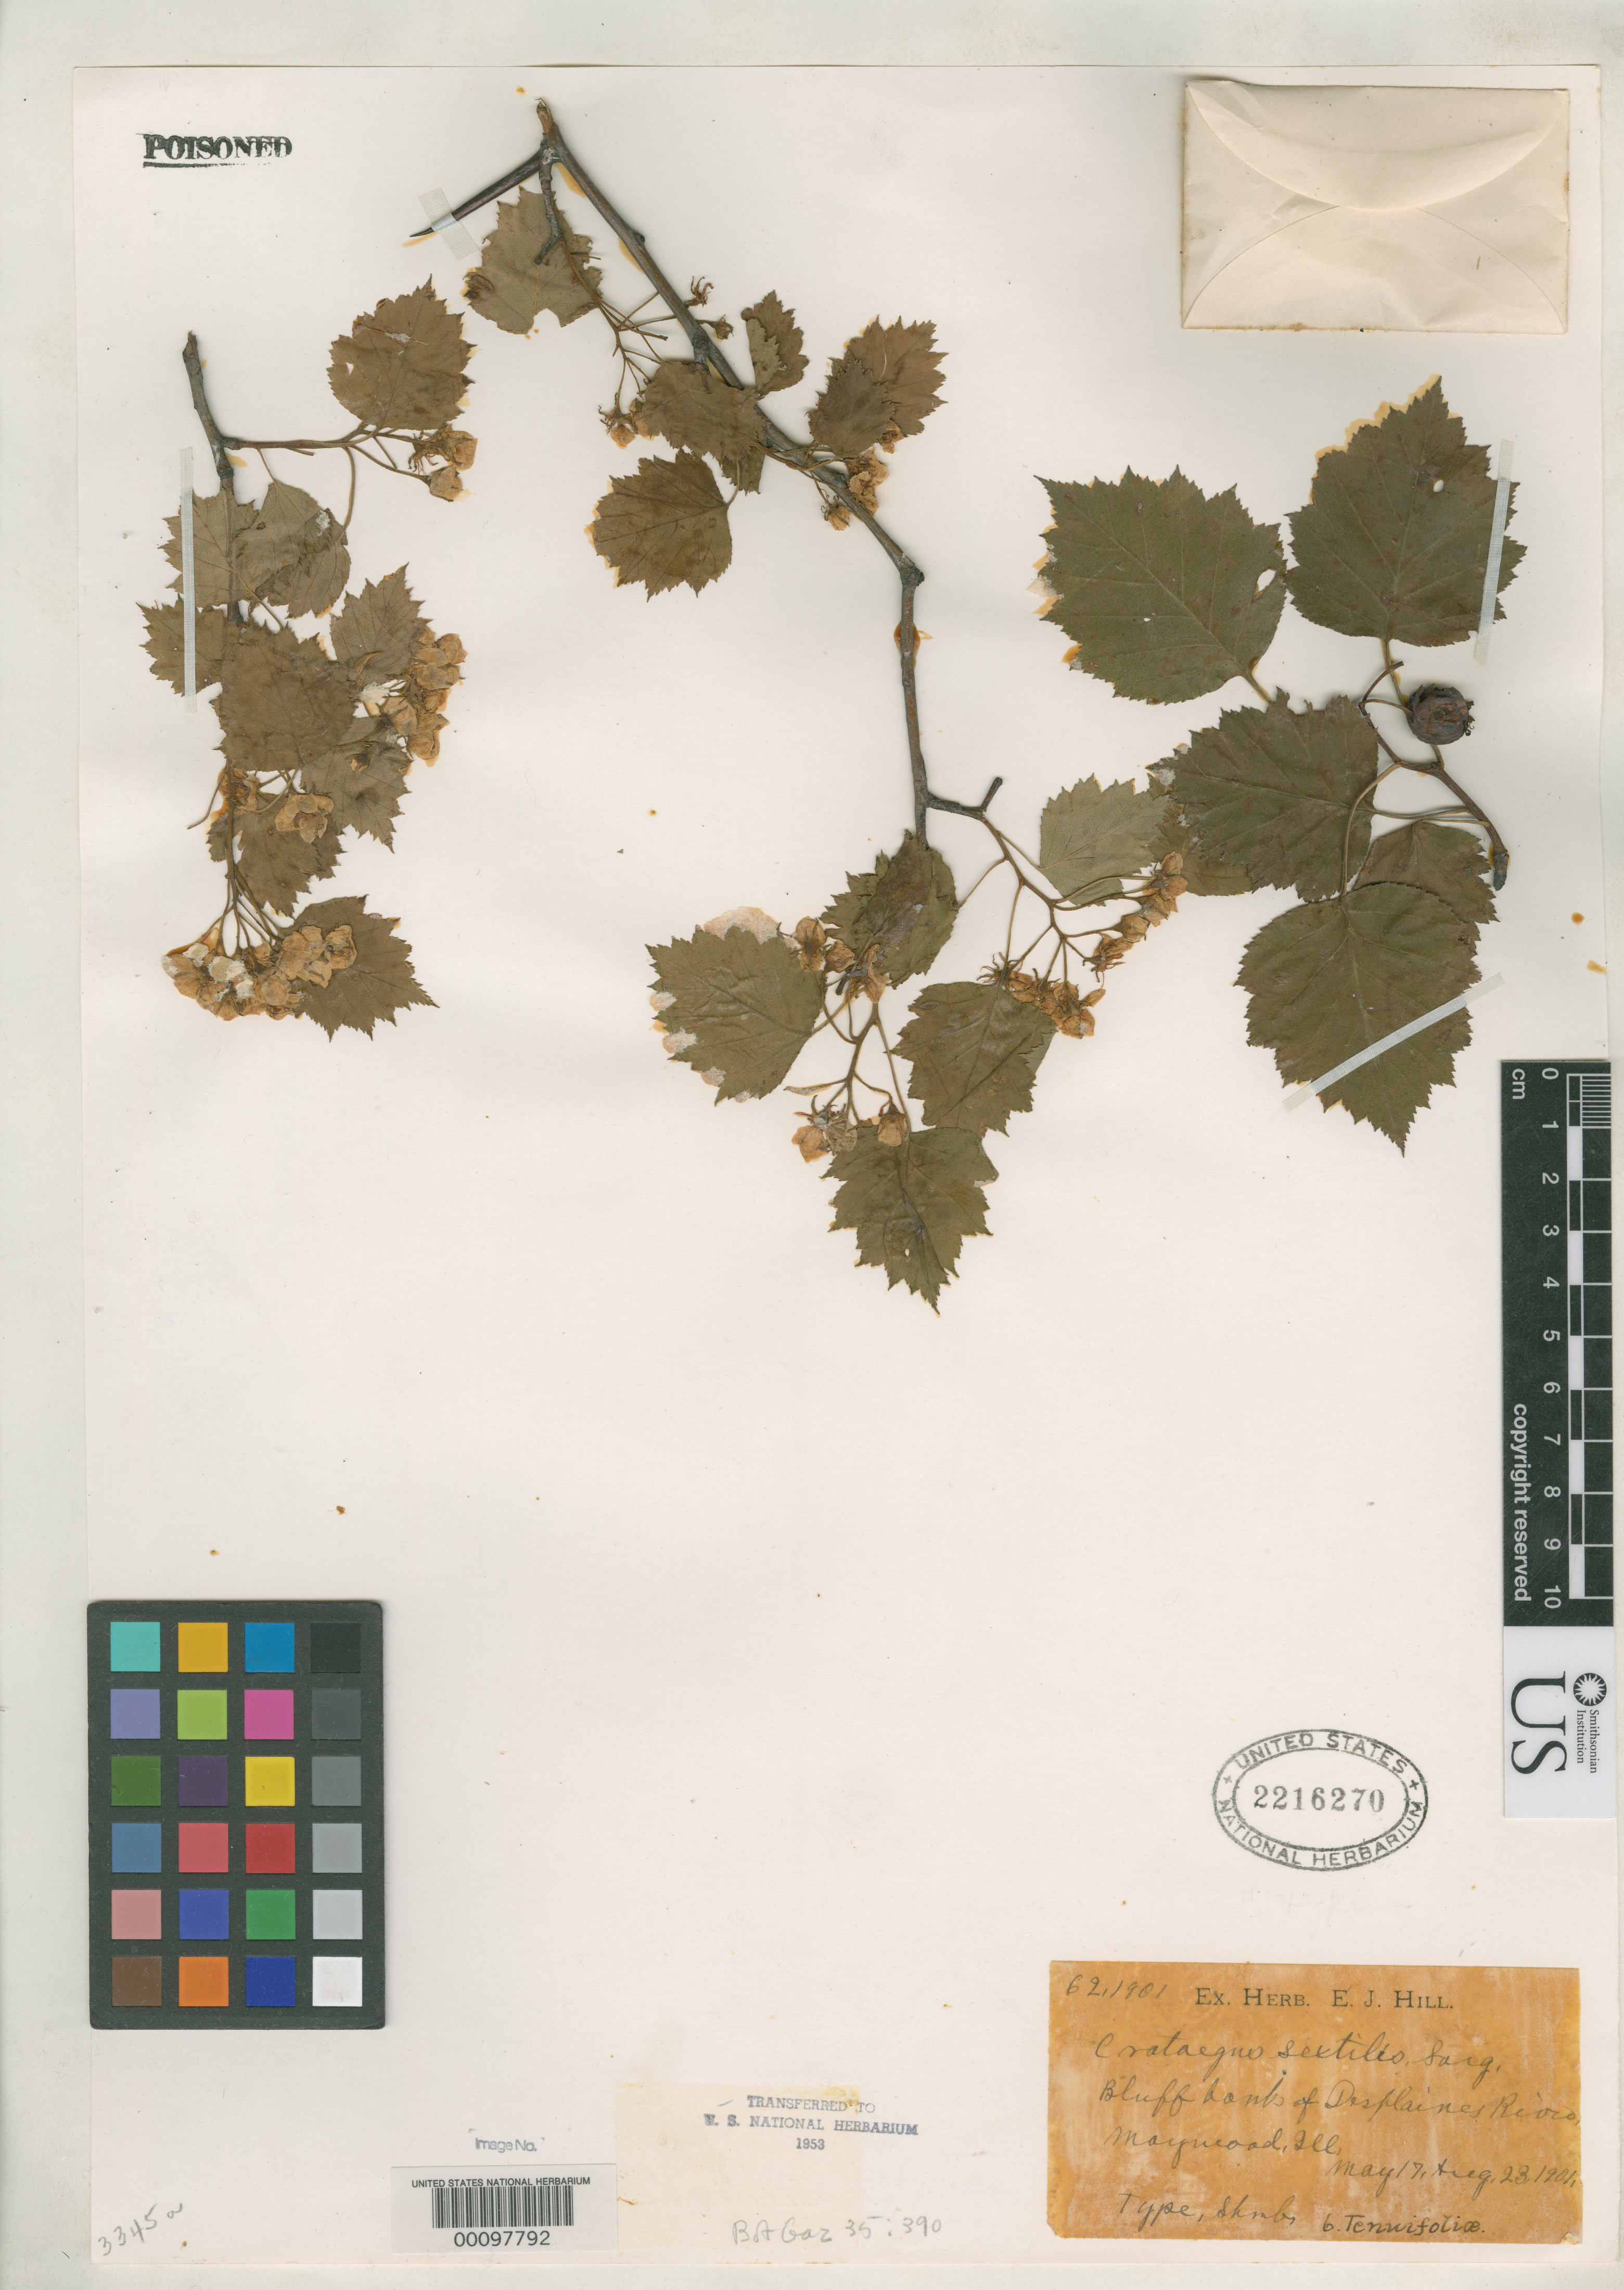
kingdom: Plantae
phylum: Tracheophyta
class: Magnoliopsida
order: Rosales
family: Rosaceae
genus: Crataegus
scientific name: Crataegus sextilis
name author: Sarg.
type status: Syntype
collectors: E. J. Hill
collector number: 62.(1901)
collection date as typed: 17 May 1901 and 22 Aug 1901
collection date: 1901-05-17,1901-08-22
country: United States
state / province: Illinois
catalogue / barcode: US 2216270